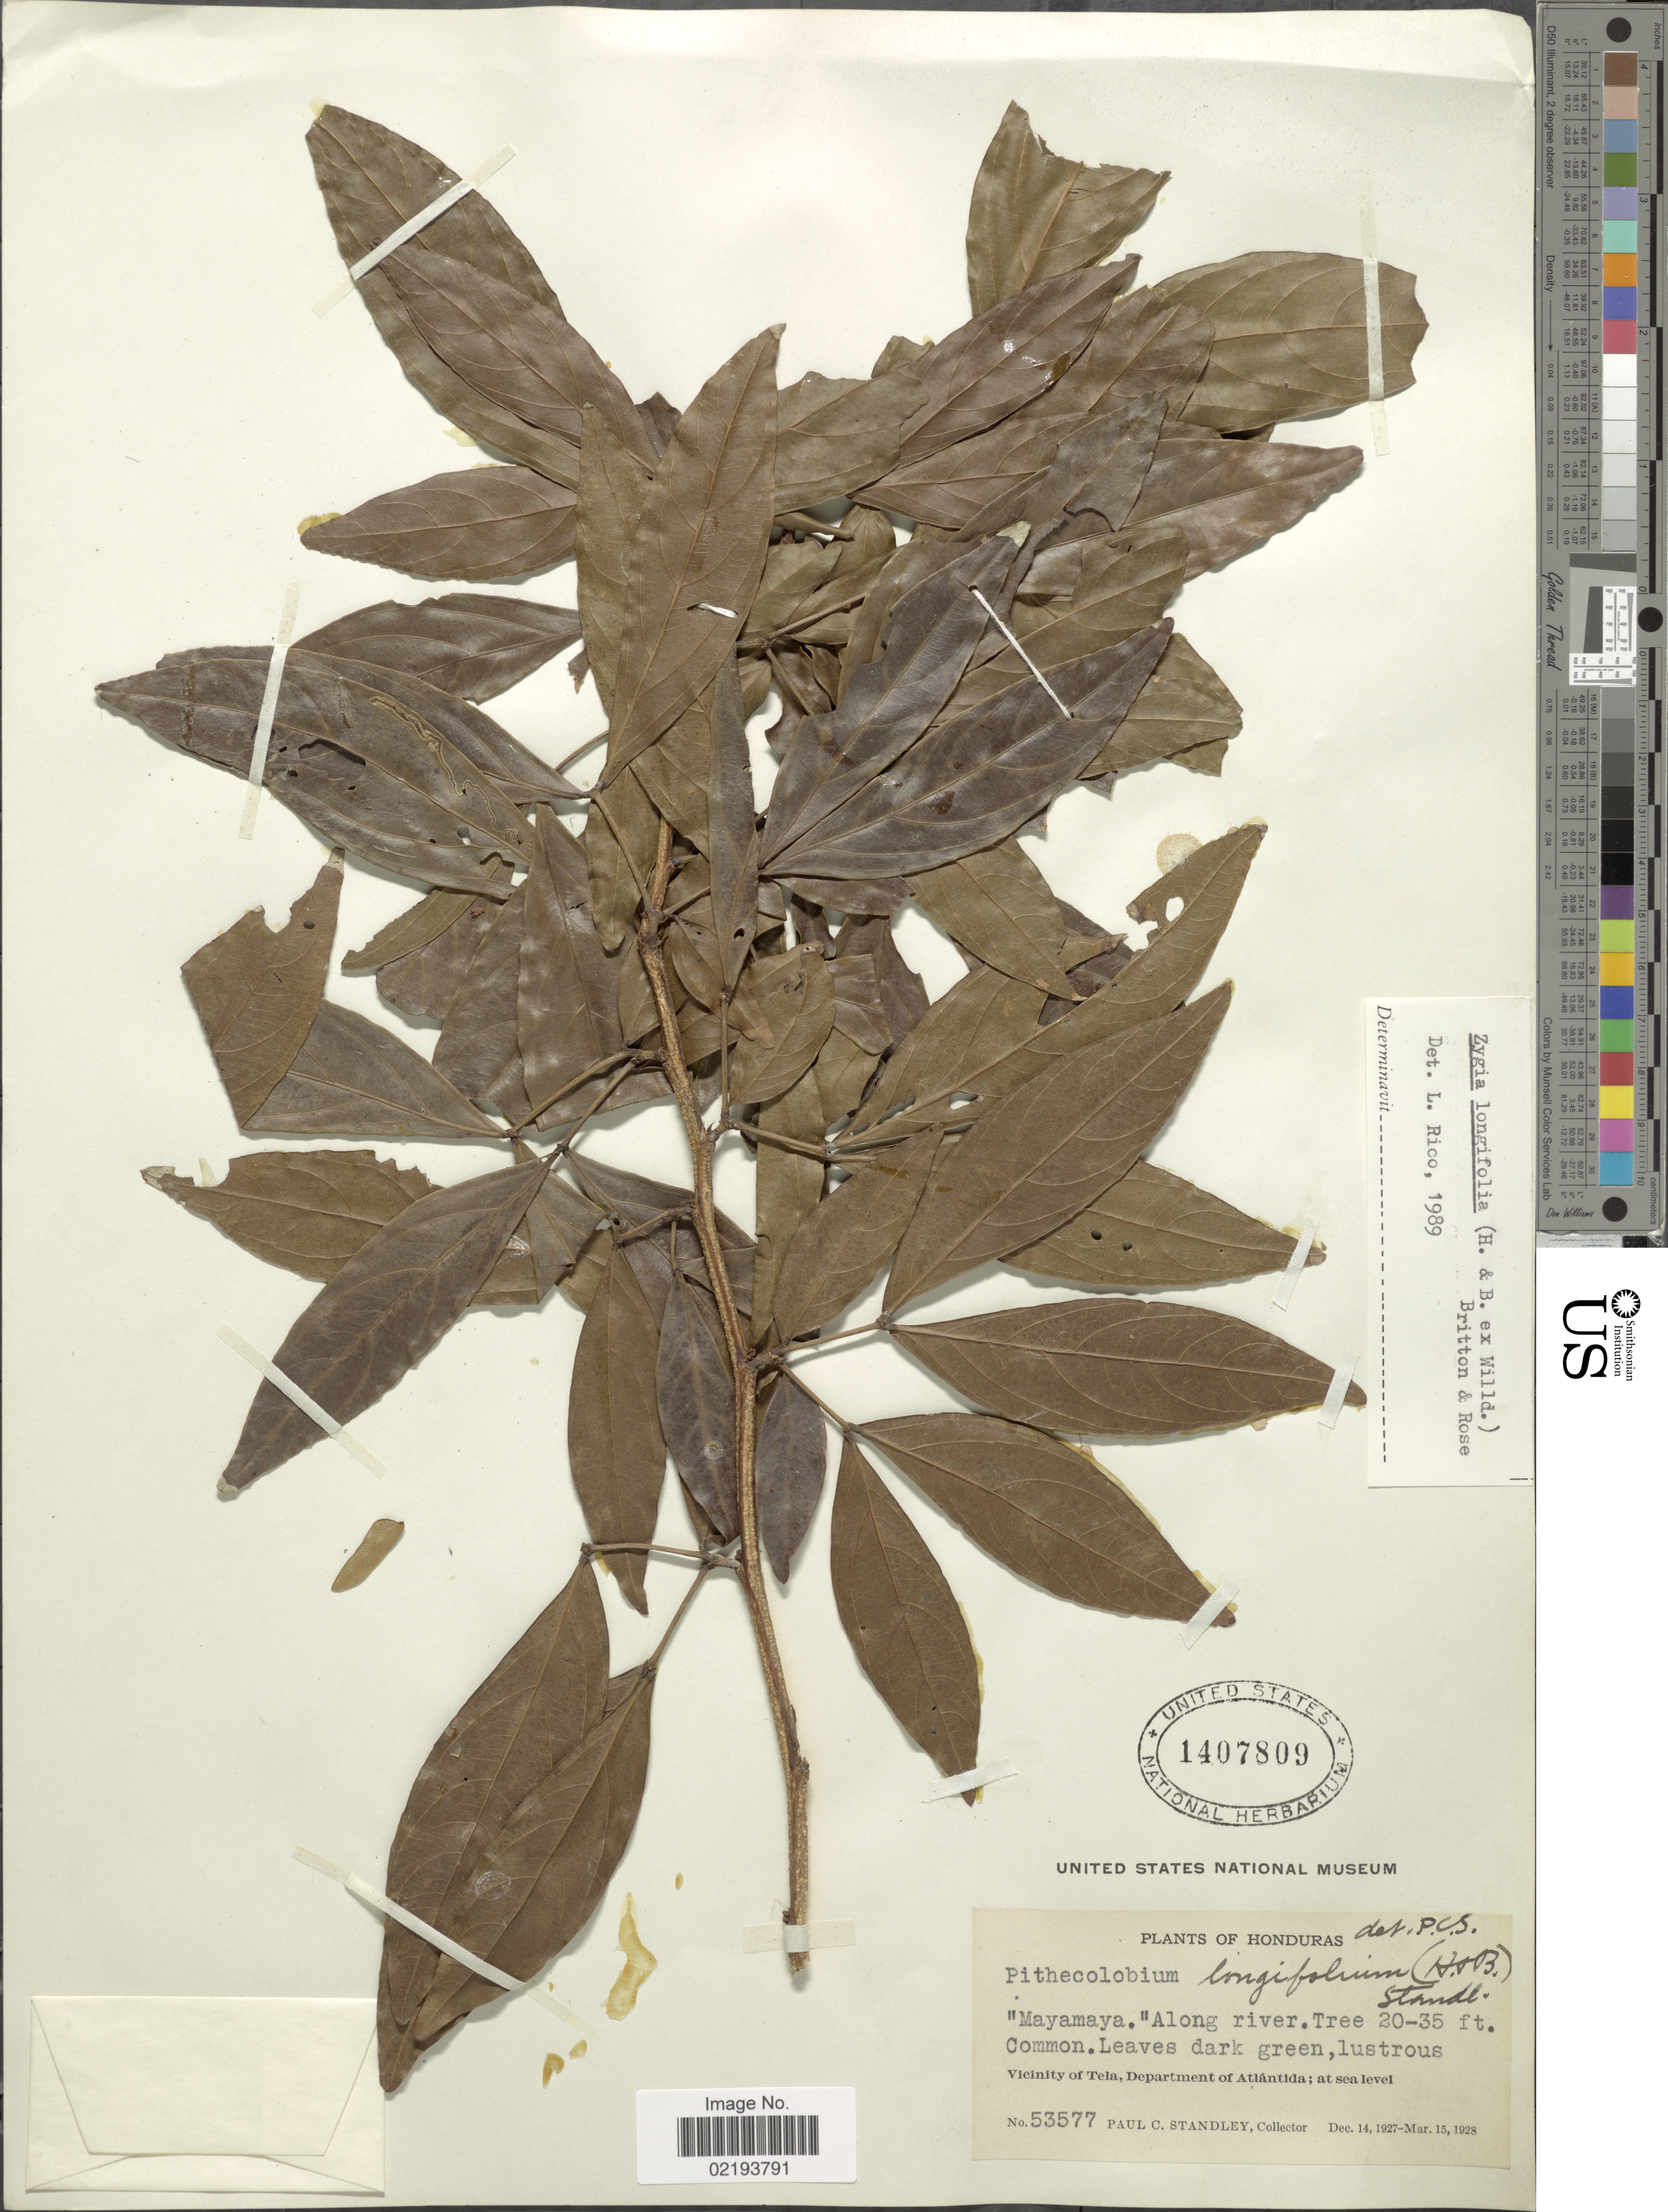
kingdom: Plantae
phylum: Tracheophyta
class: Magnoliopsida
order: Fabales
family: Fabaceae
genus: Zygia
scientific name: Zygia longifolia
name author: (Willd.) Britton & Rose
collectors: P. C. Standley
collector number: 53577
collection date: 1927-12-14/1928-03-15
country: Honduras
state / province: Atlántida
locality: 'Mayamaya' Along river, Vicinity of Tela, Department of Atlántida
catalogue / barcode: US 1407809